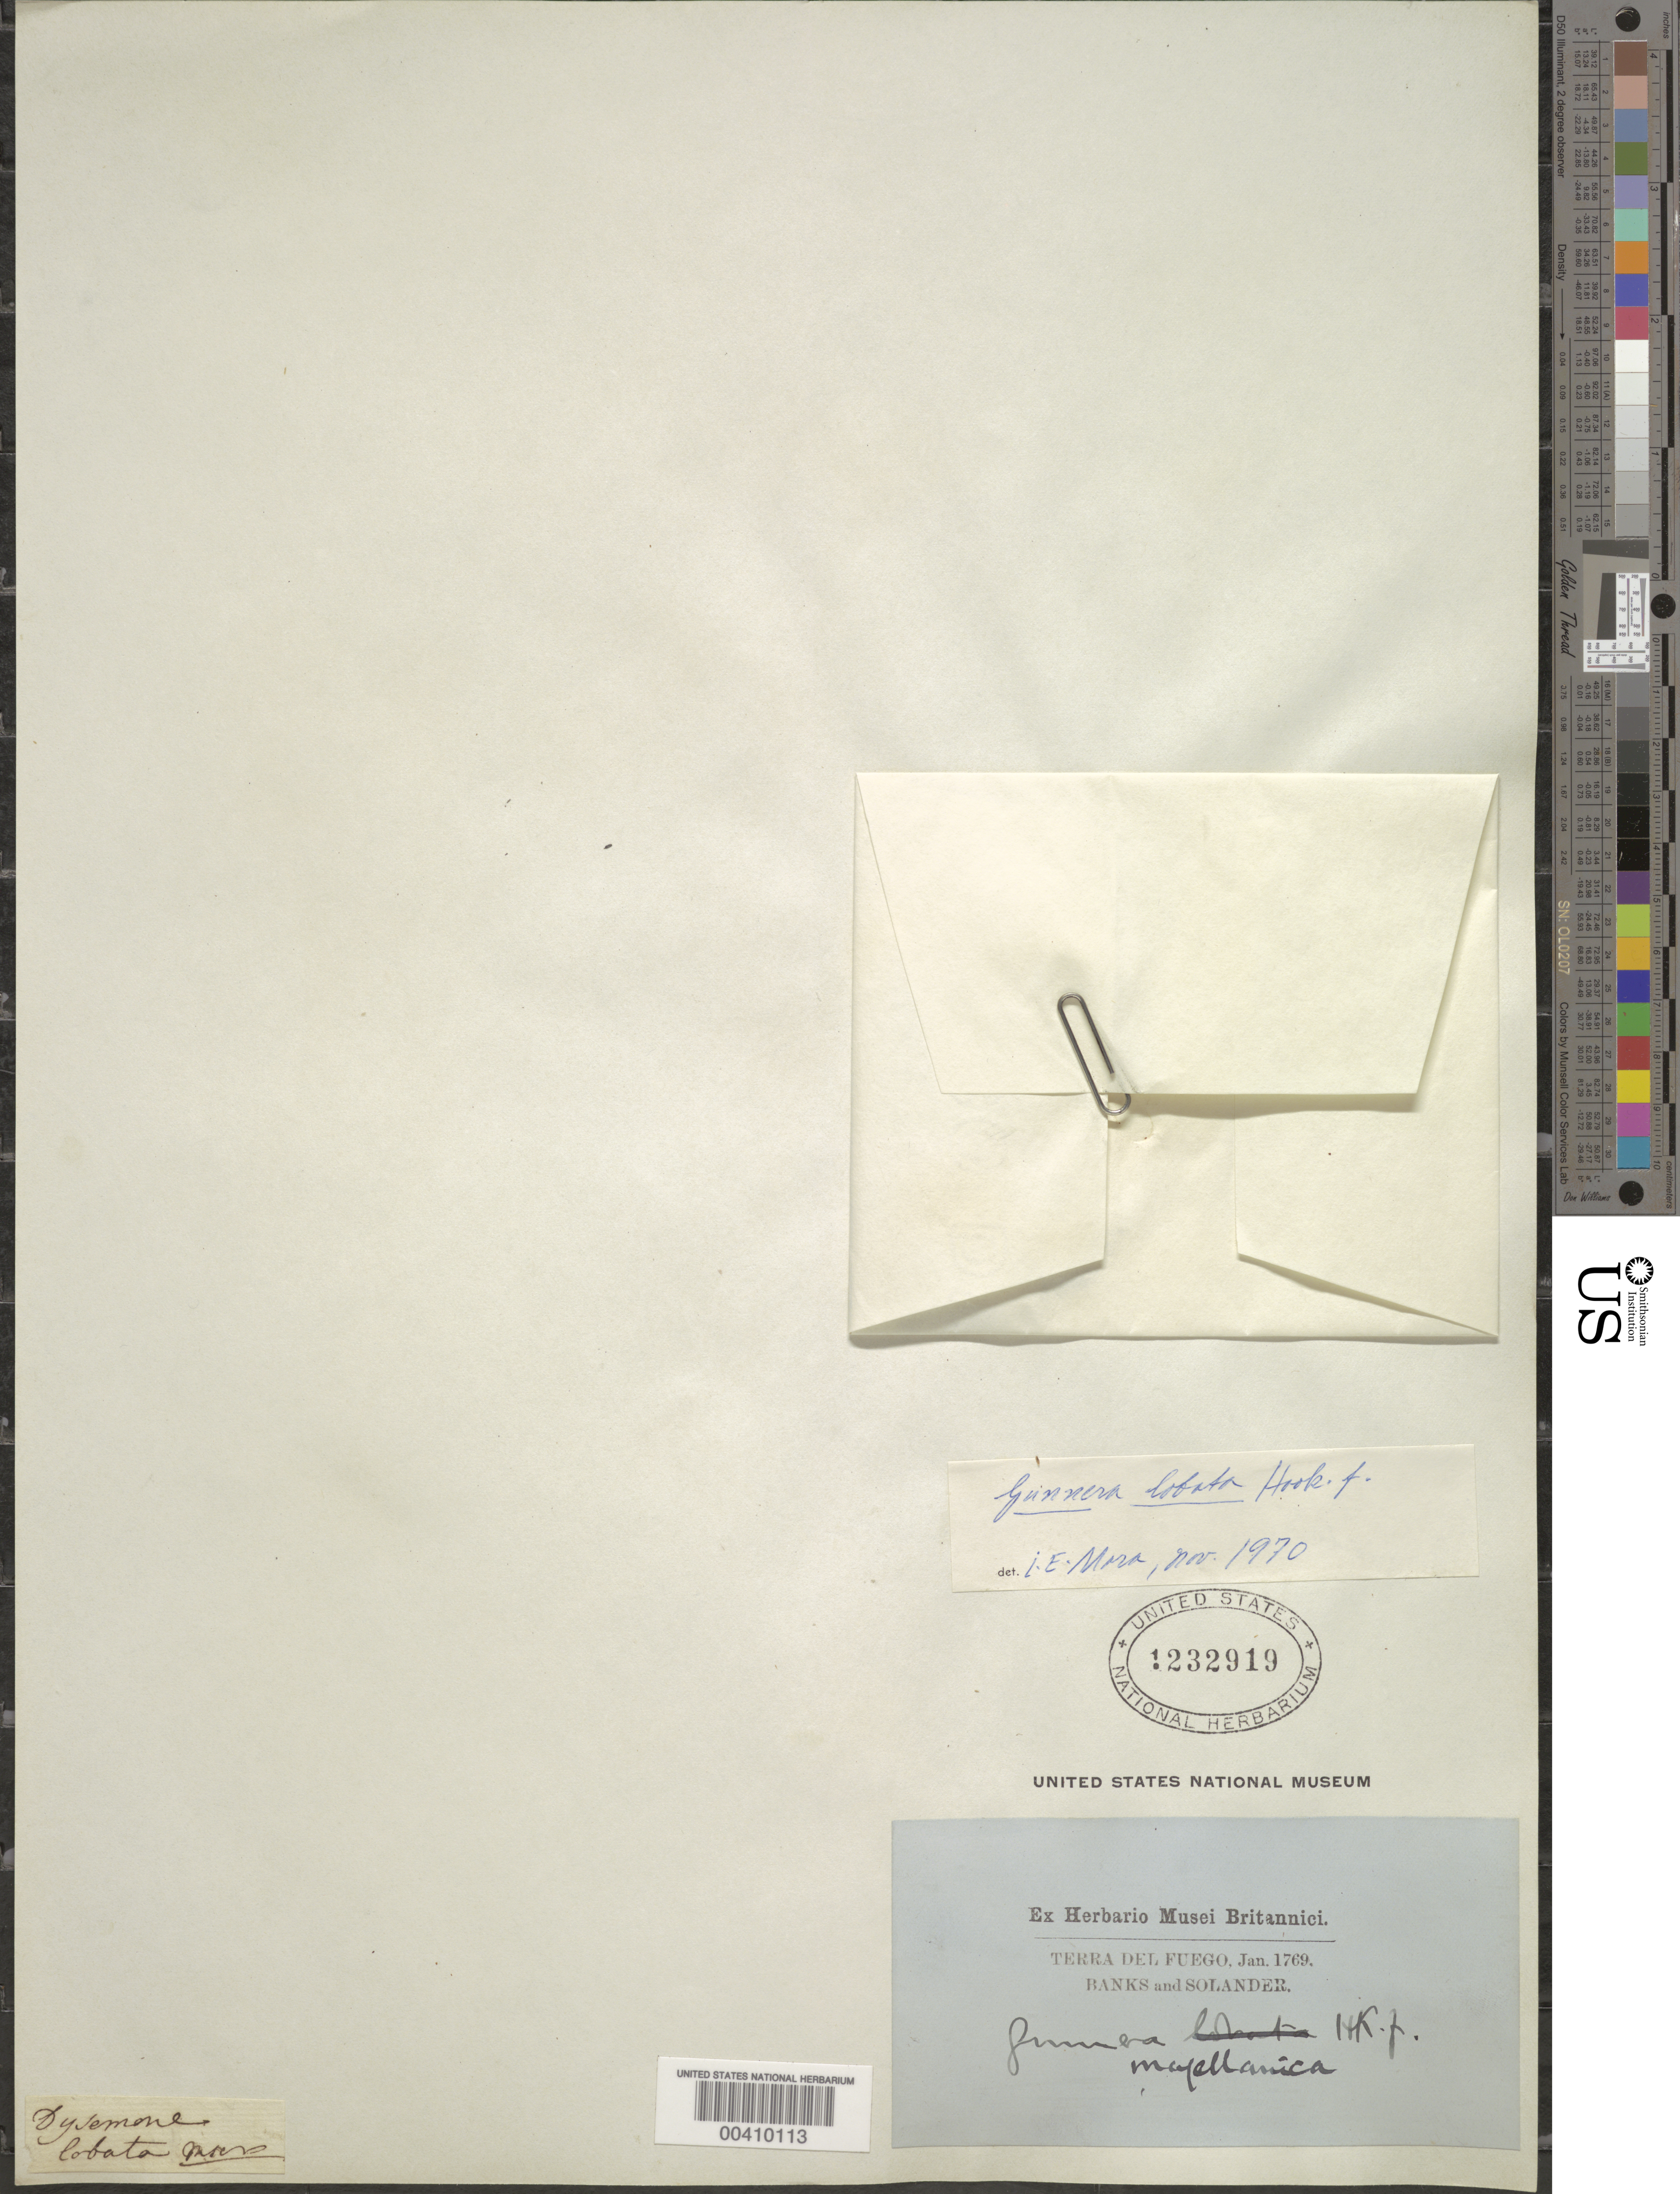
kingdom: Plantae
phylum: Tracheophyta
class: Magnoliopsida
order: Gunnerales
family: Gunneraceae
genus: Gunnera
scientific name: Gunnera lobata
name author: Hook. f.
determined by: Mora-Osejo, L. E.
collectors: J. Banks & D. C. Solander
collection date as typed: Jan 1769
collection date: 1769-01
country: Argentina / Chile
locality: Tierra del Fuego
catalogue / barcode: US 1232919